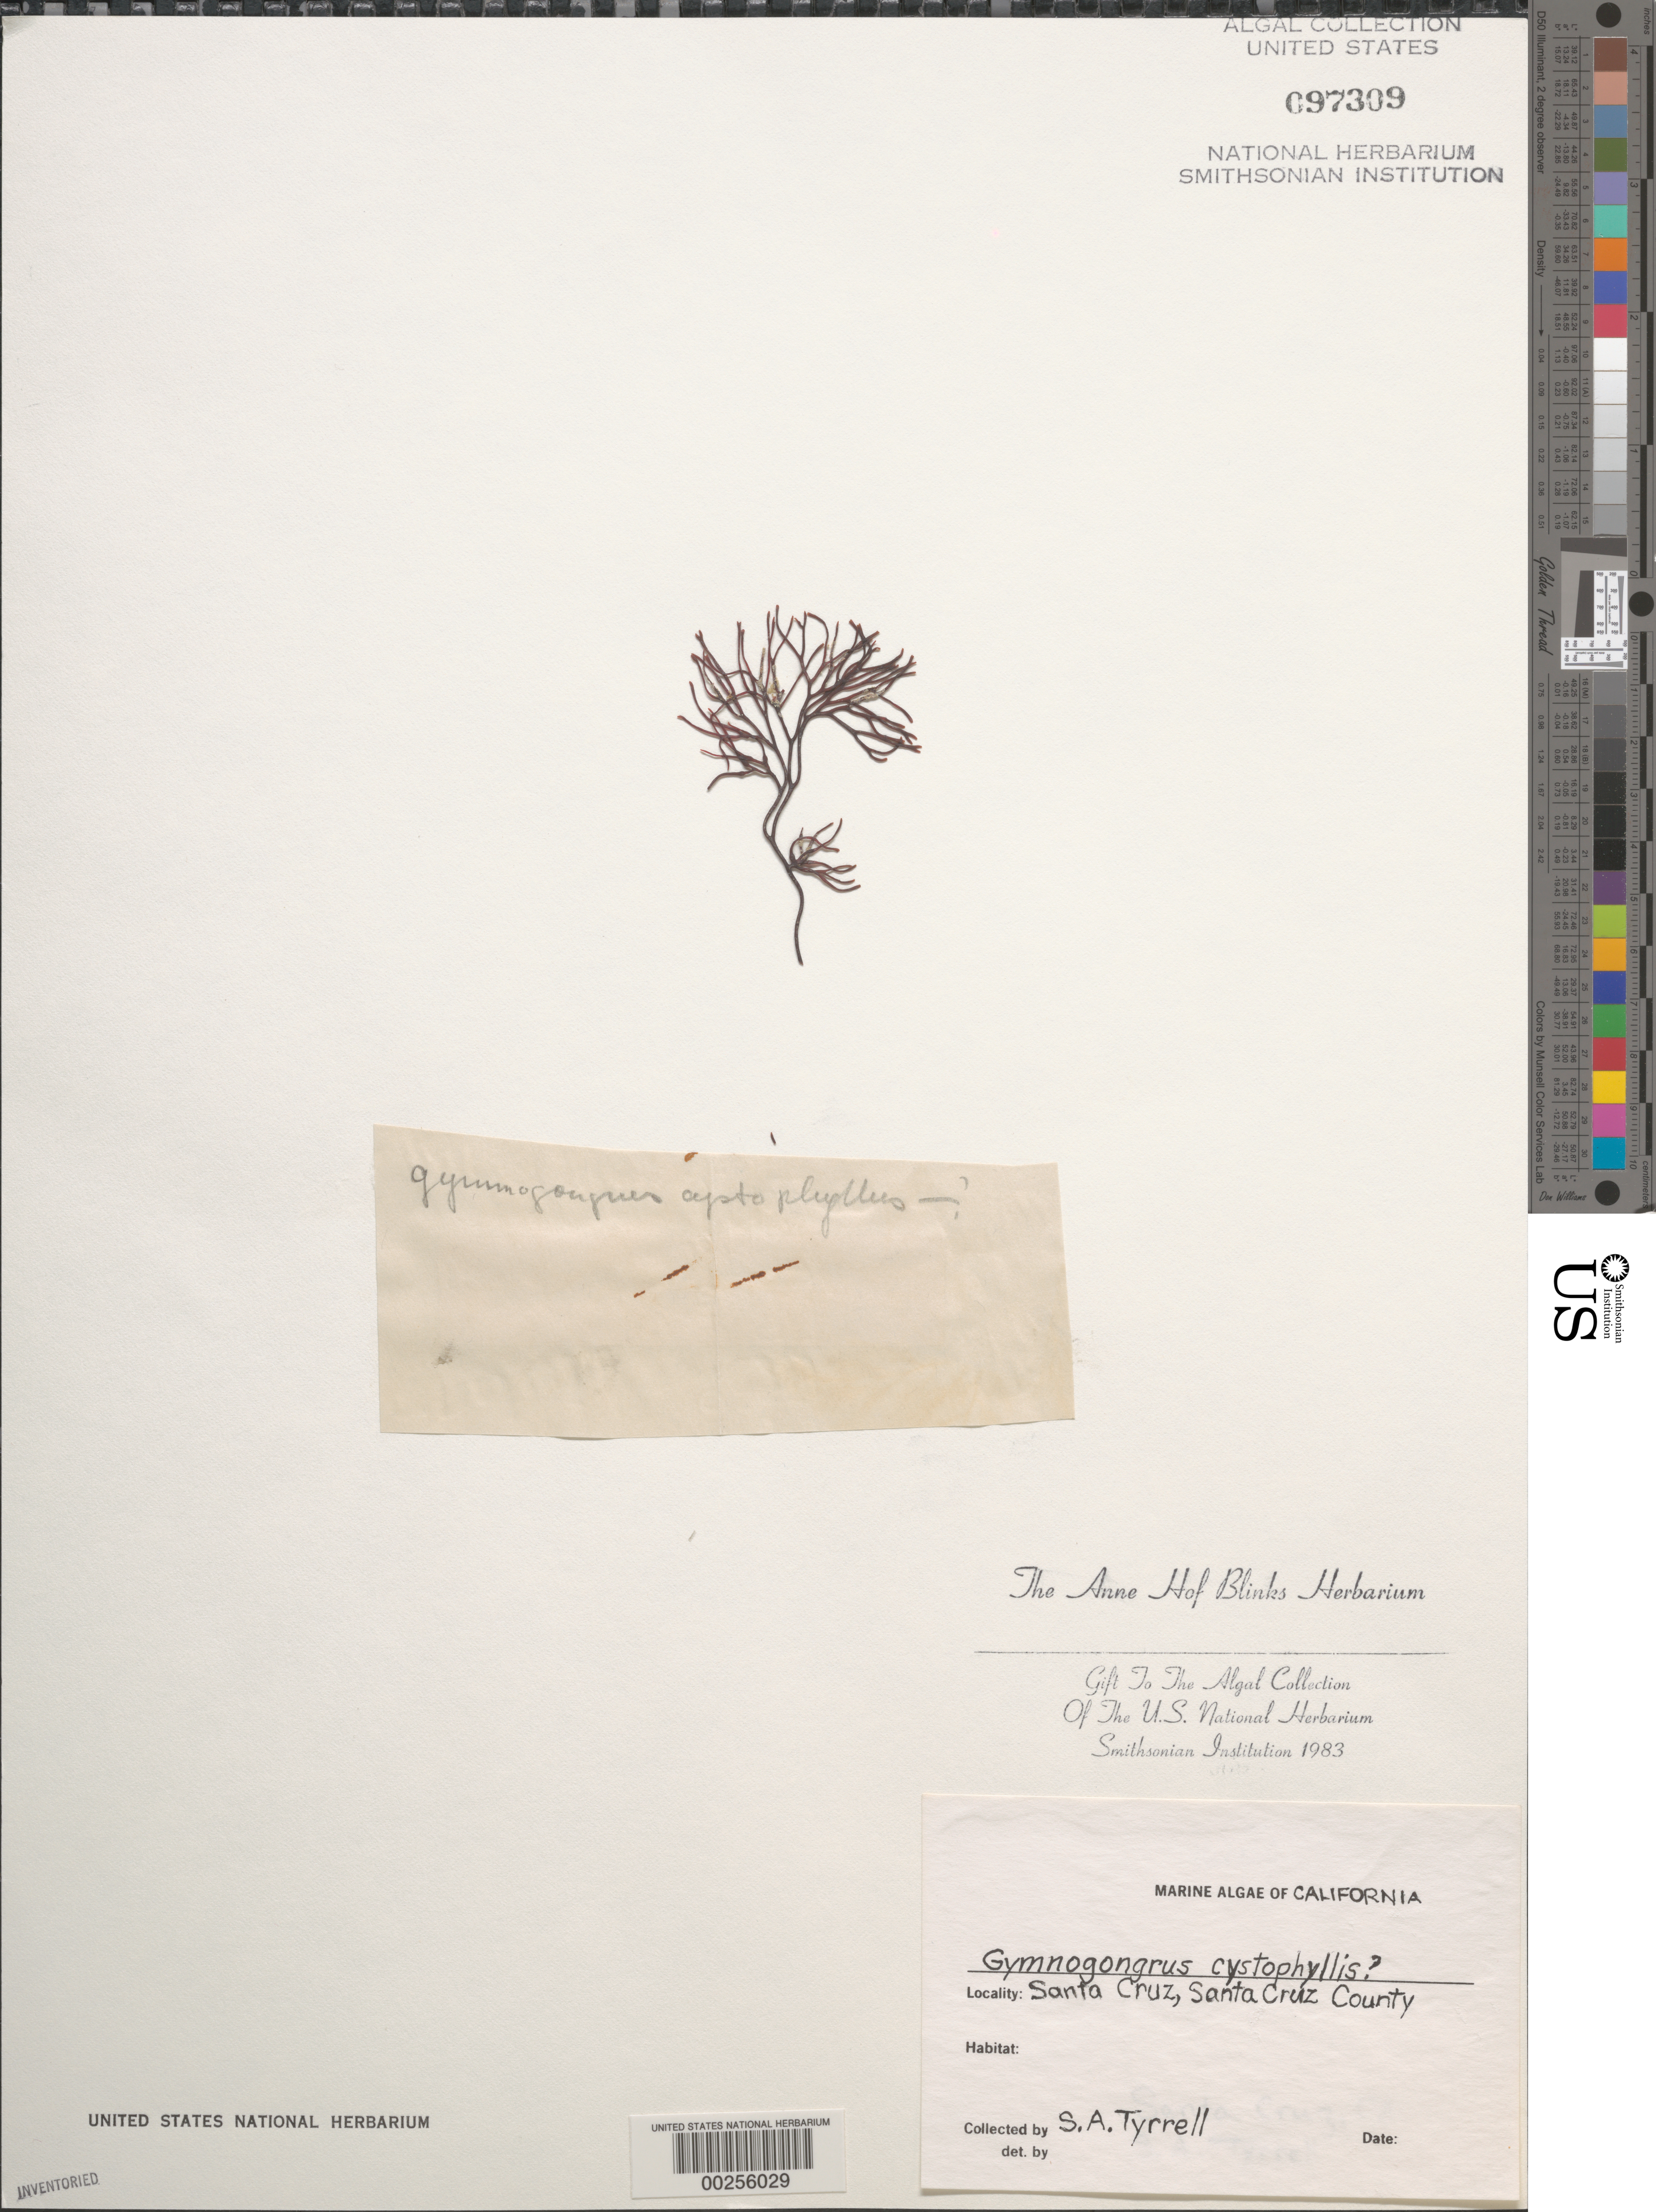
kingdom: Plantae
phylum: Rhodophyta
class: Florideophyceae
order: Gigartinales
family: Phyllophoraceae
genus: Gymnogongrus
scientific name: Gymnogongrus cystophyllis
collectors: C. Tyrrell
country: United States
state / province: California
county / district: Santa Cruz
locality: Santa Cruz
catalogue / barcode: US 97309